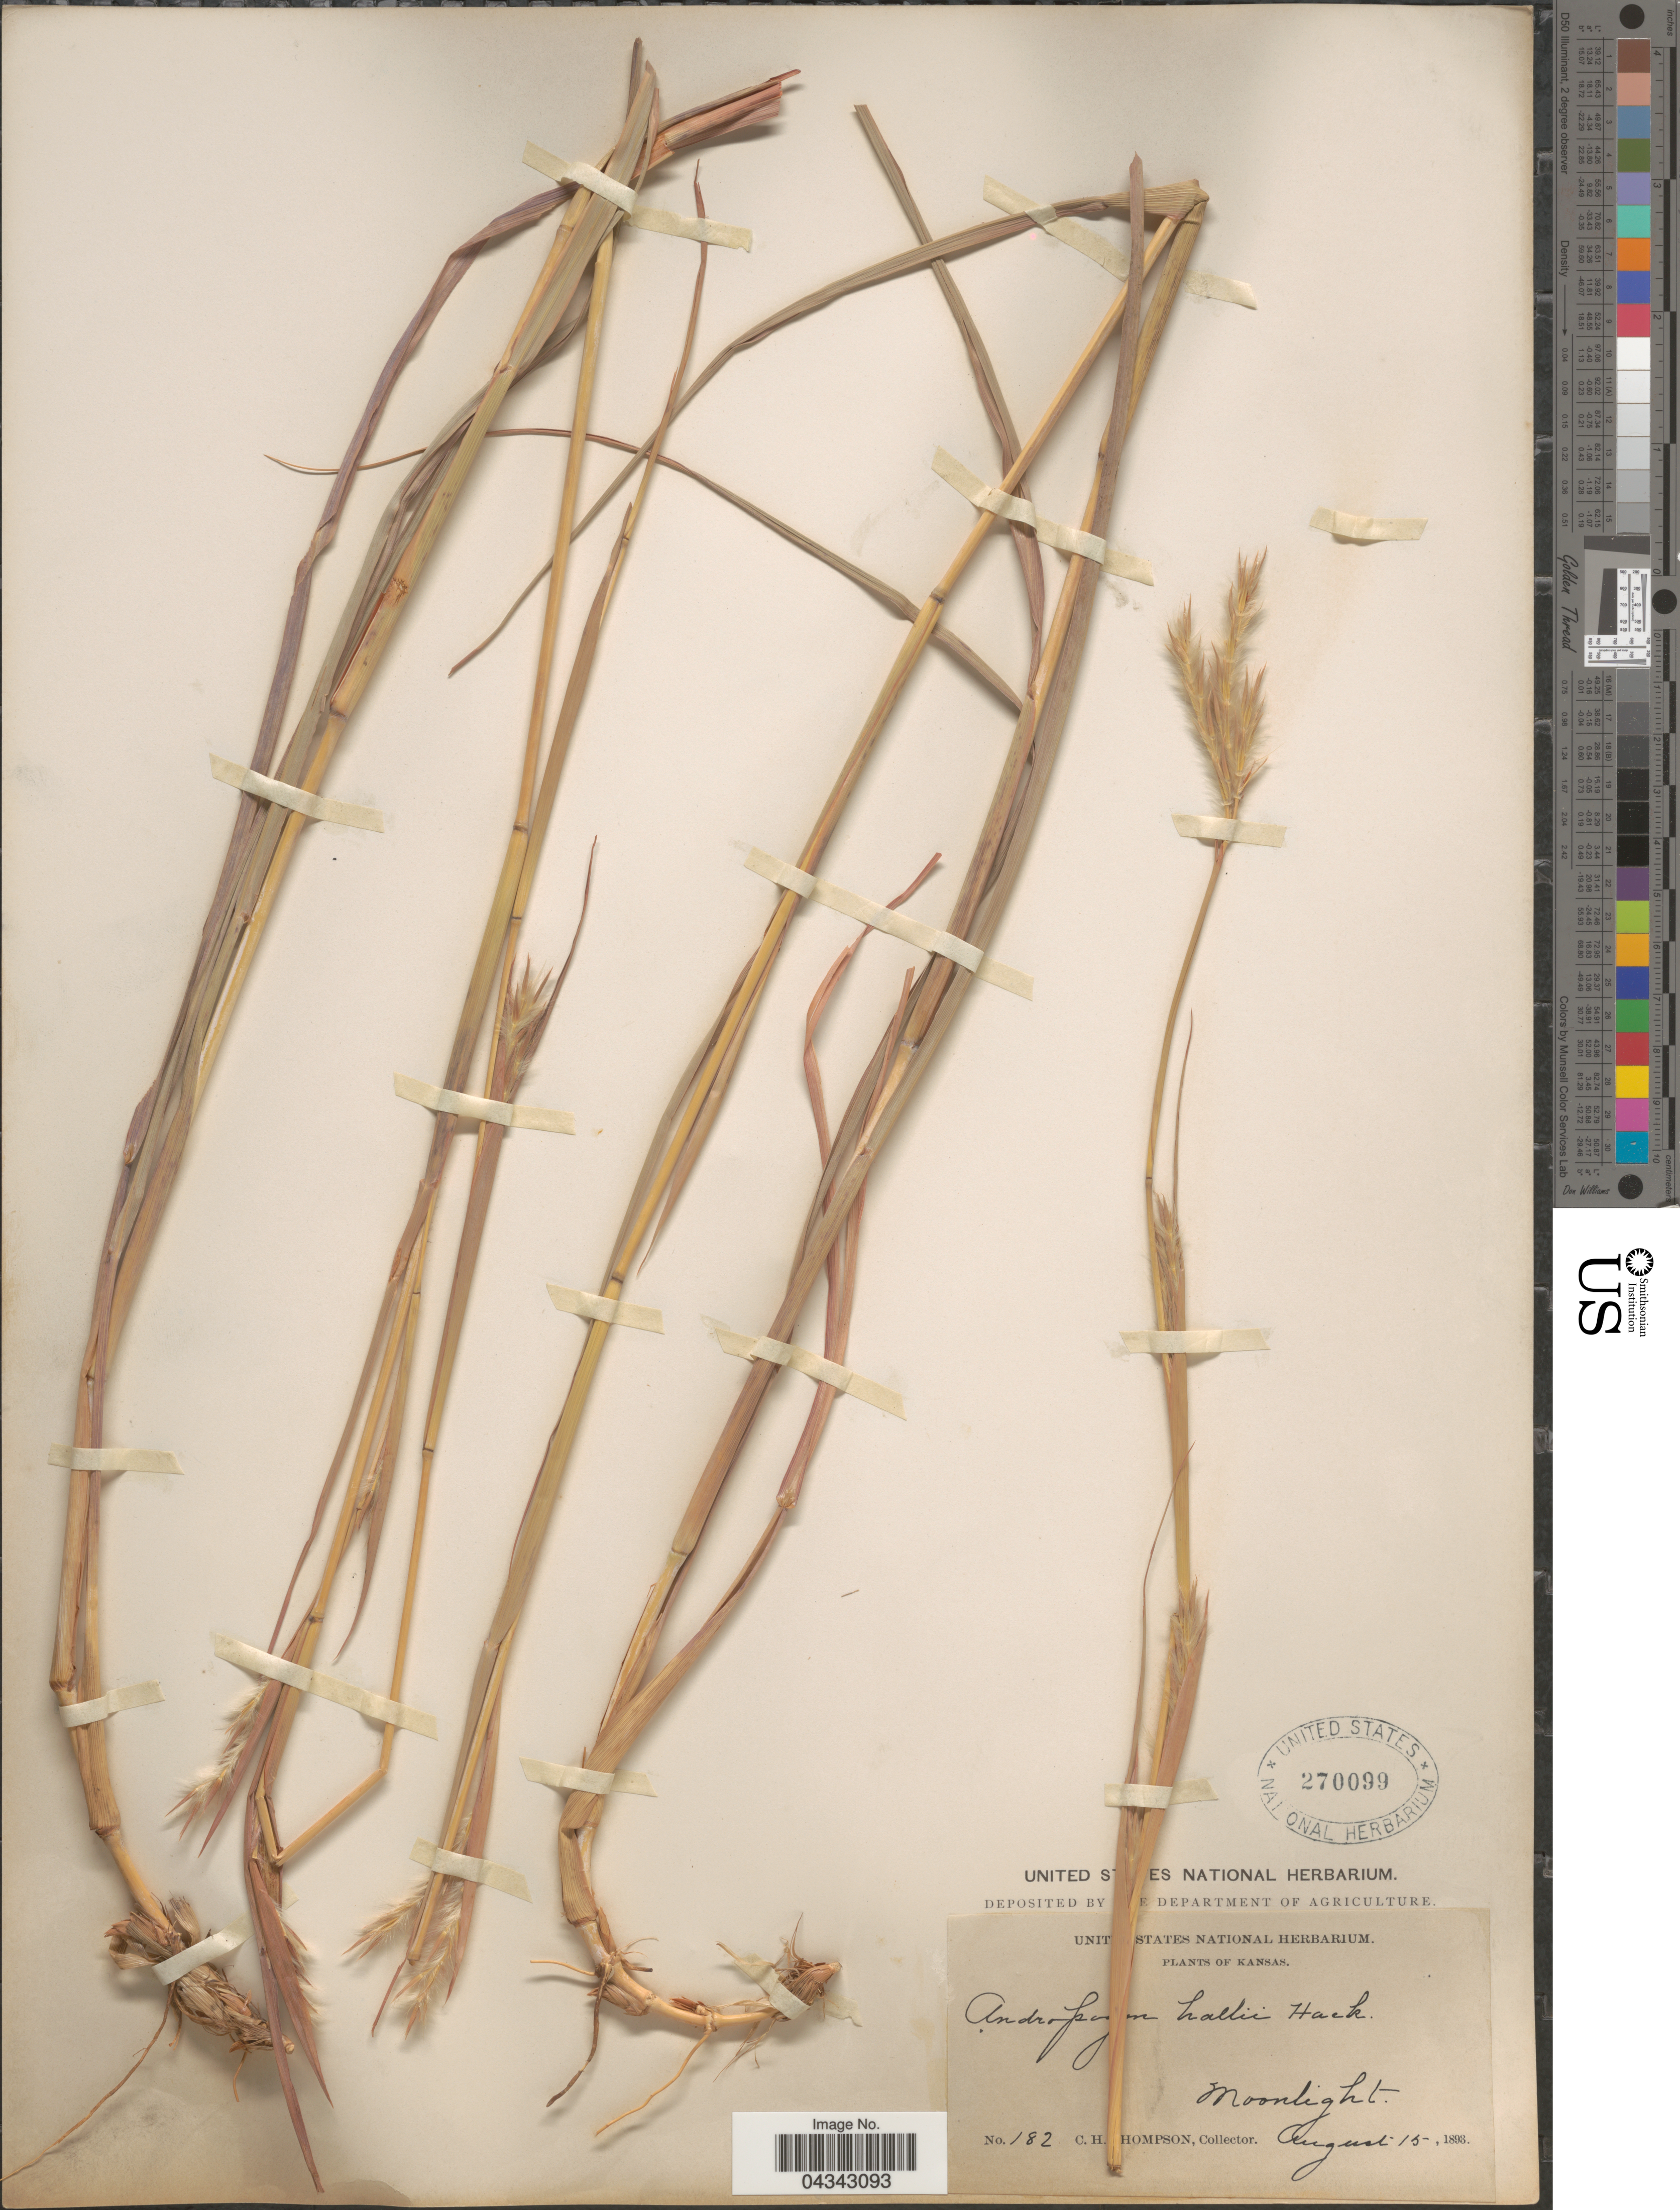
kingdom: Plantae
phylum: Tracheophyta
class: Liliopsida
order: Poales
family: Poaceae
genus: Andropogon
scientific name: Andropogon gerardii subsp. hallii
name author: (Hack.) Wipff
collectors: C. H. Thompson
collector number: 182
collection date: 1893-08-15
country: United States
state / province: Kansas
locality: Moonlight.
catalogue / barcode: US 270099